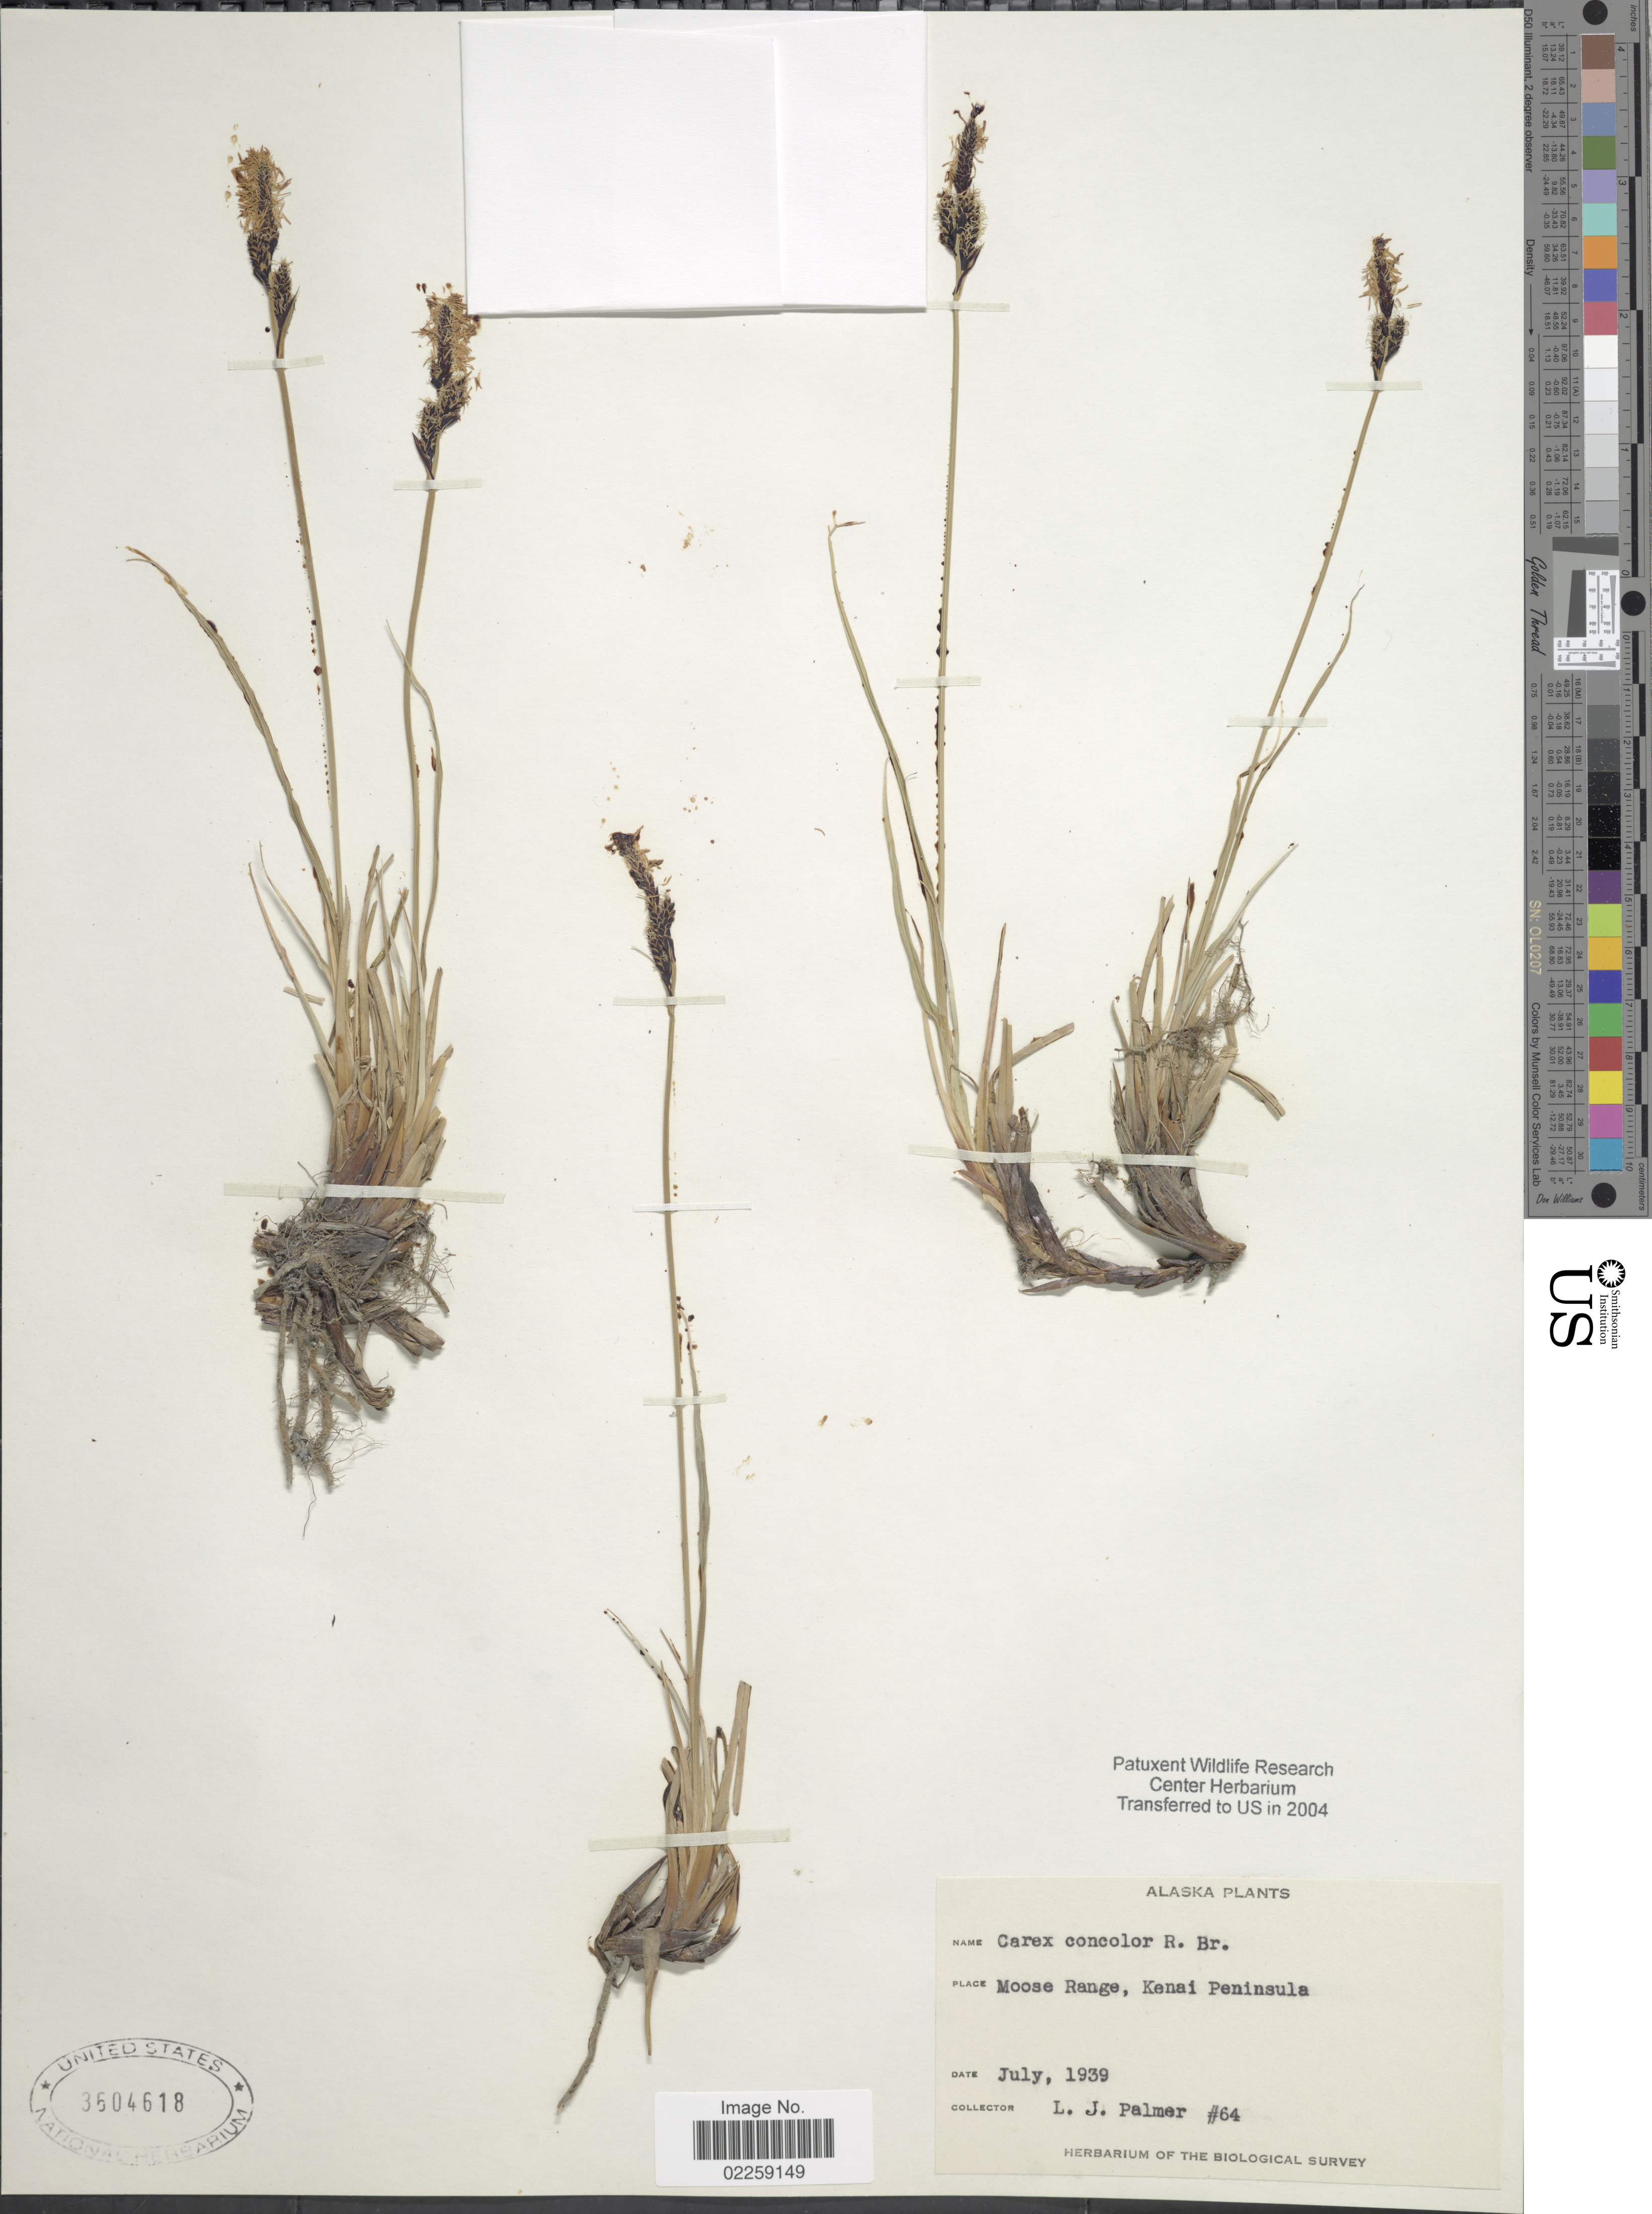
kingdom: Plantae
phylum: Tracheophyta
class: Liliopsida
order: Poales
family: Cyperaceae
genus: Carex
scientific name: Carex bigelowii subsp. lugens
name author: (Holm) T.V. Egorova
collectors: L. J. Palmer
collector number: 64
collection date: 1939-07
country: United States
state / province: Alaska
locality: Moose Range, Kanai Peninsula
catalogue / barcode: US 3604618